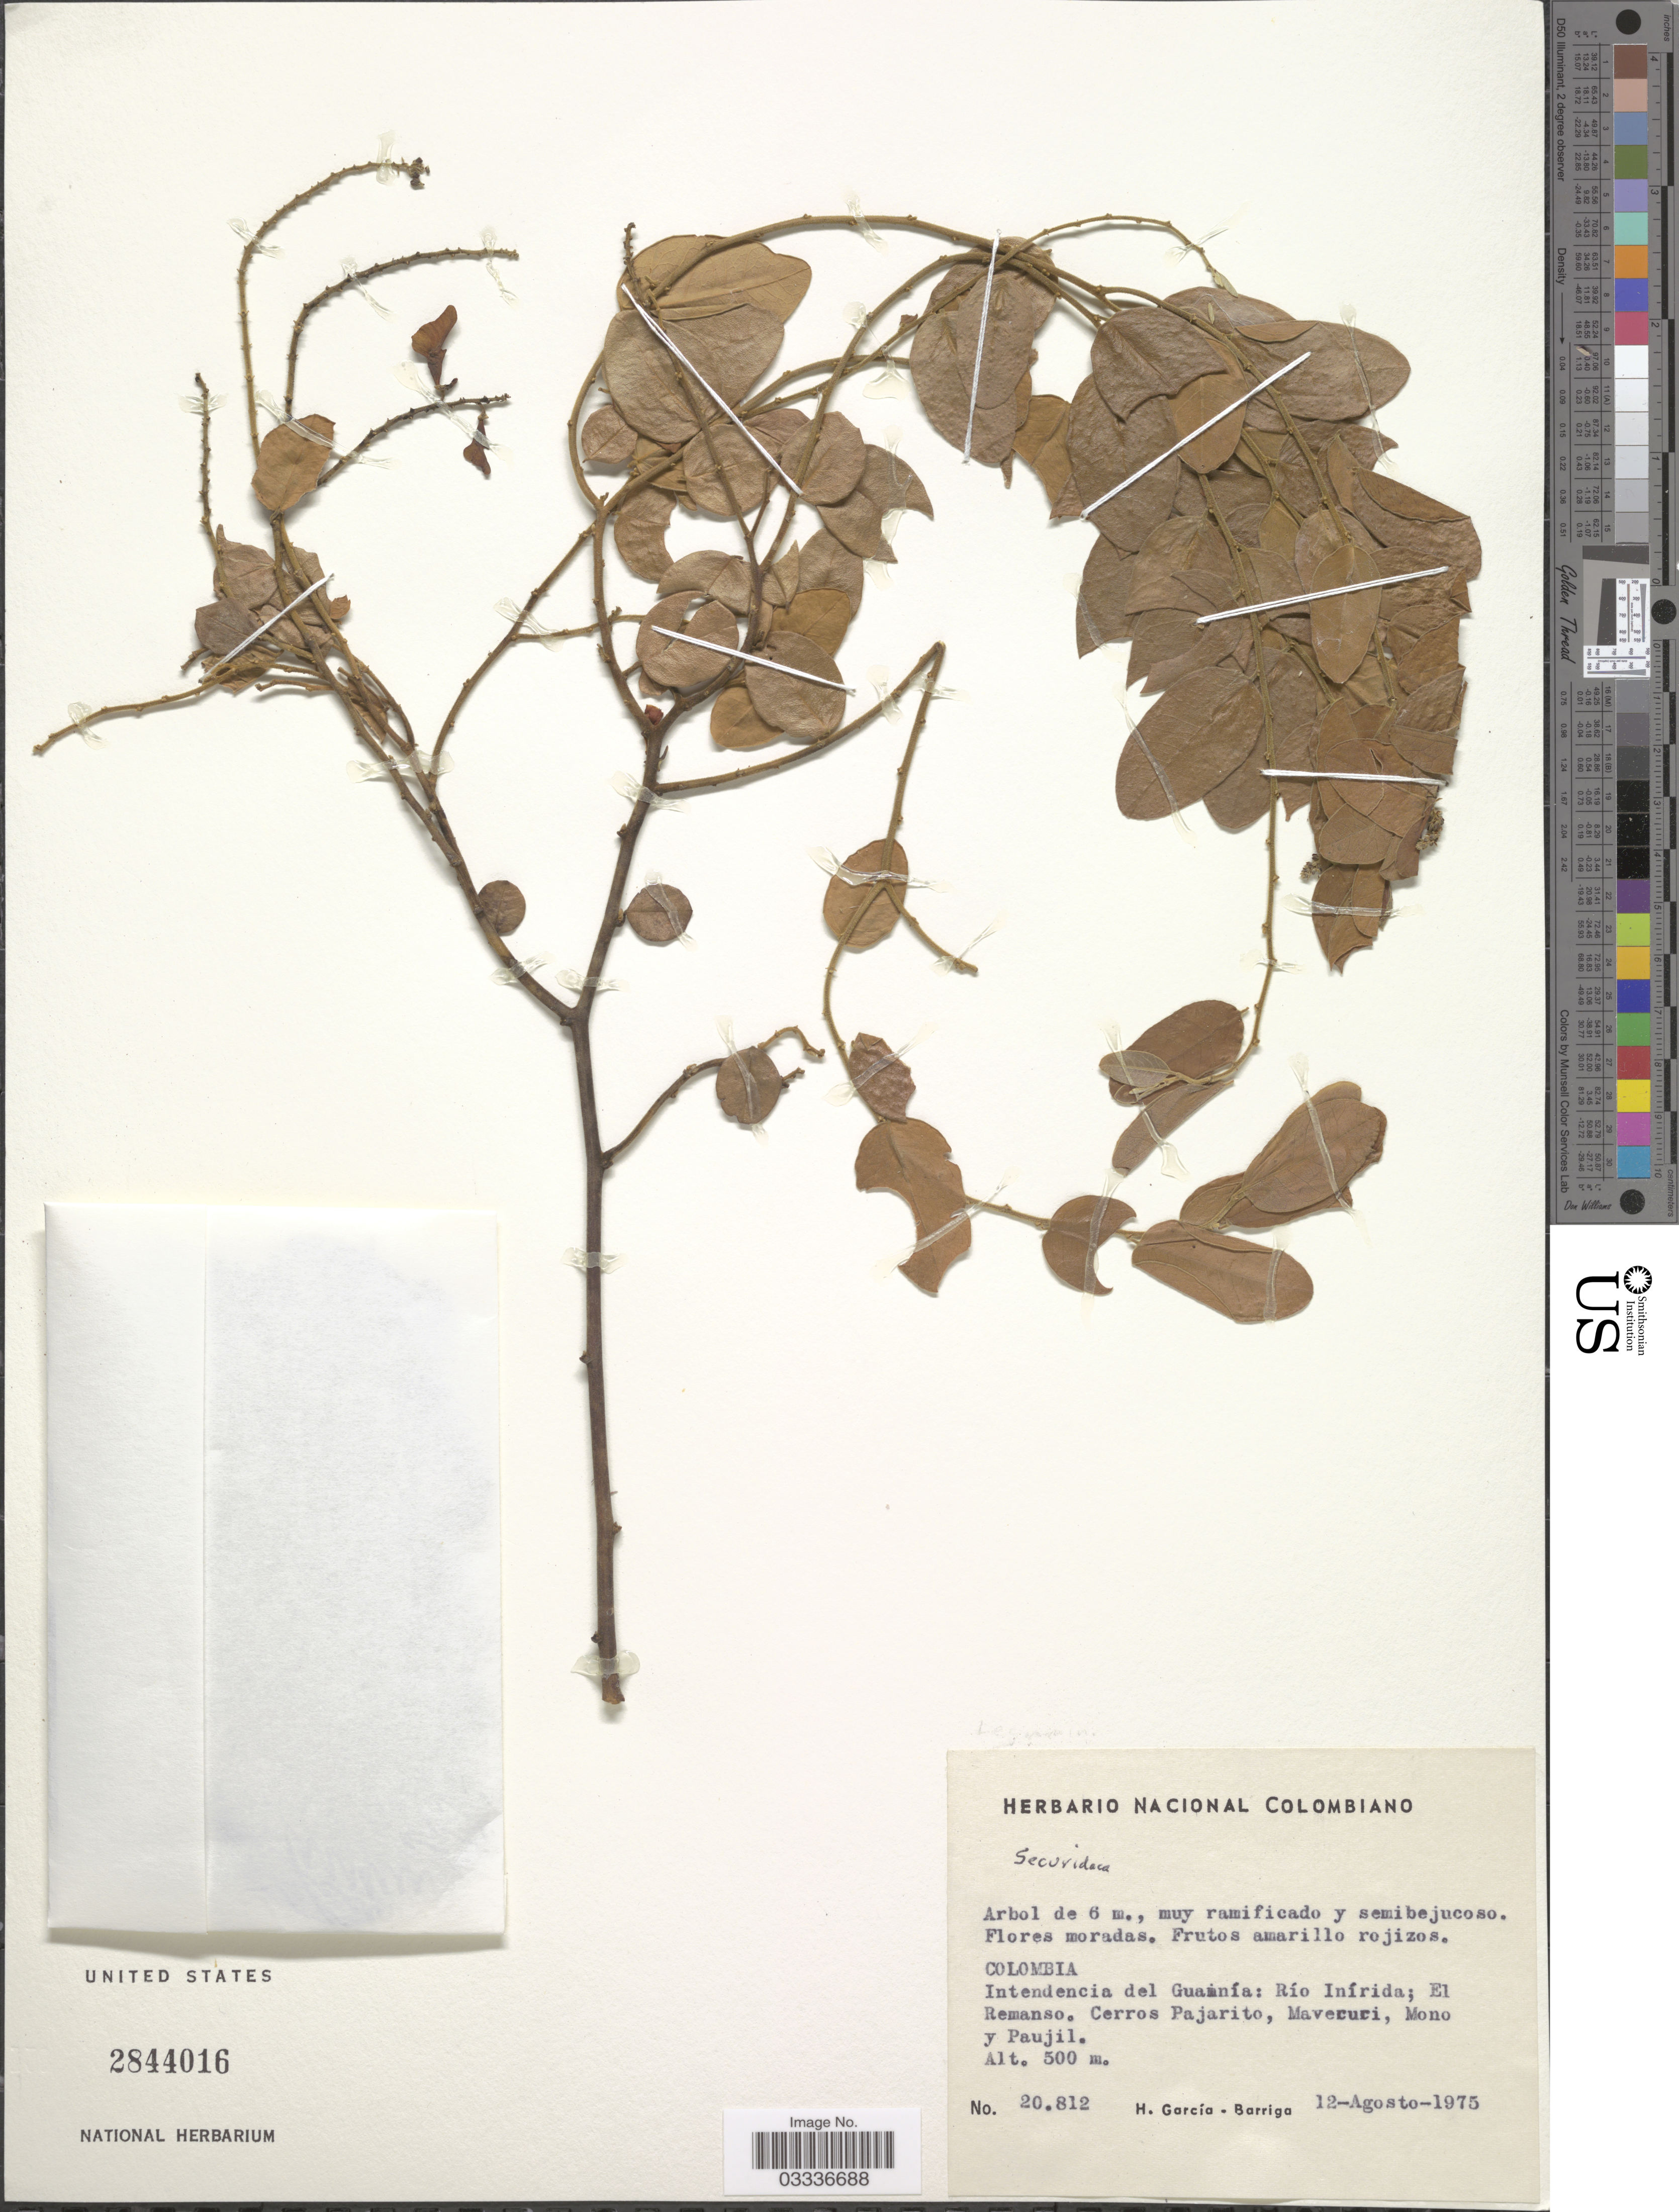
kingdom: Plantae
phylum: Tracheophyta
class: Magnoliopsida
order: Fabales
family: Polygalaceae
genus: Securidaca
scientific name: Securidaca sp.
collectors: H. García Barriga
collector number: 20812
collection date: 1975-08-12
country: Colombia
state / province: Guainía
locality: Intendencia del Guainía: Río Inírida; El Remanso. Cerros Pajarito, Mavecuri [interpreted], Mono y Paujil.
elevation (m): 500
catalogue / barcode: US 2844016